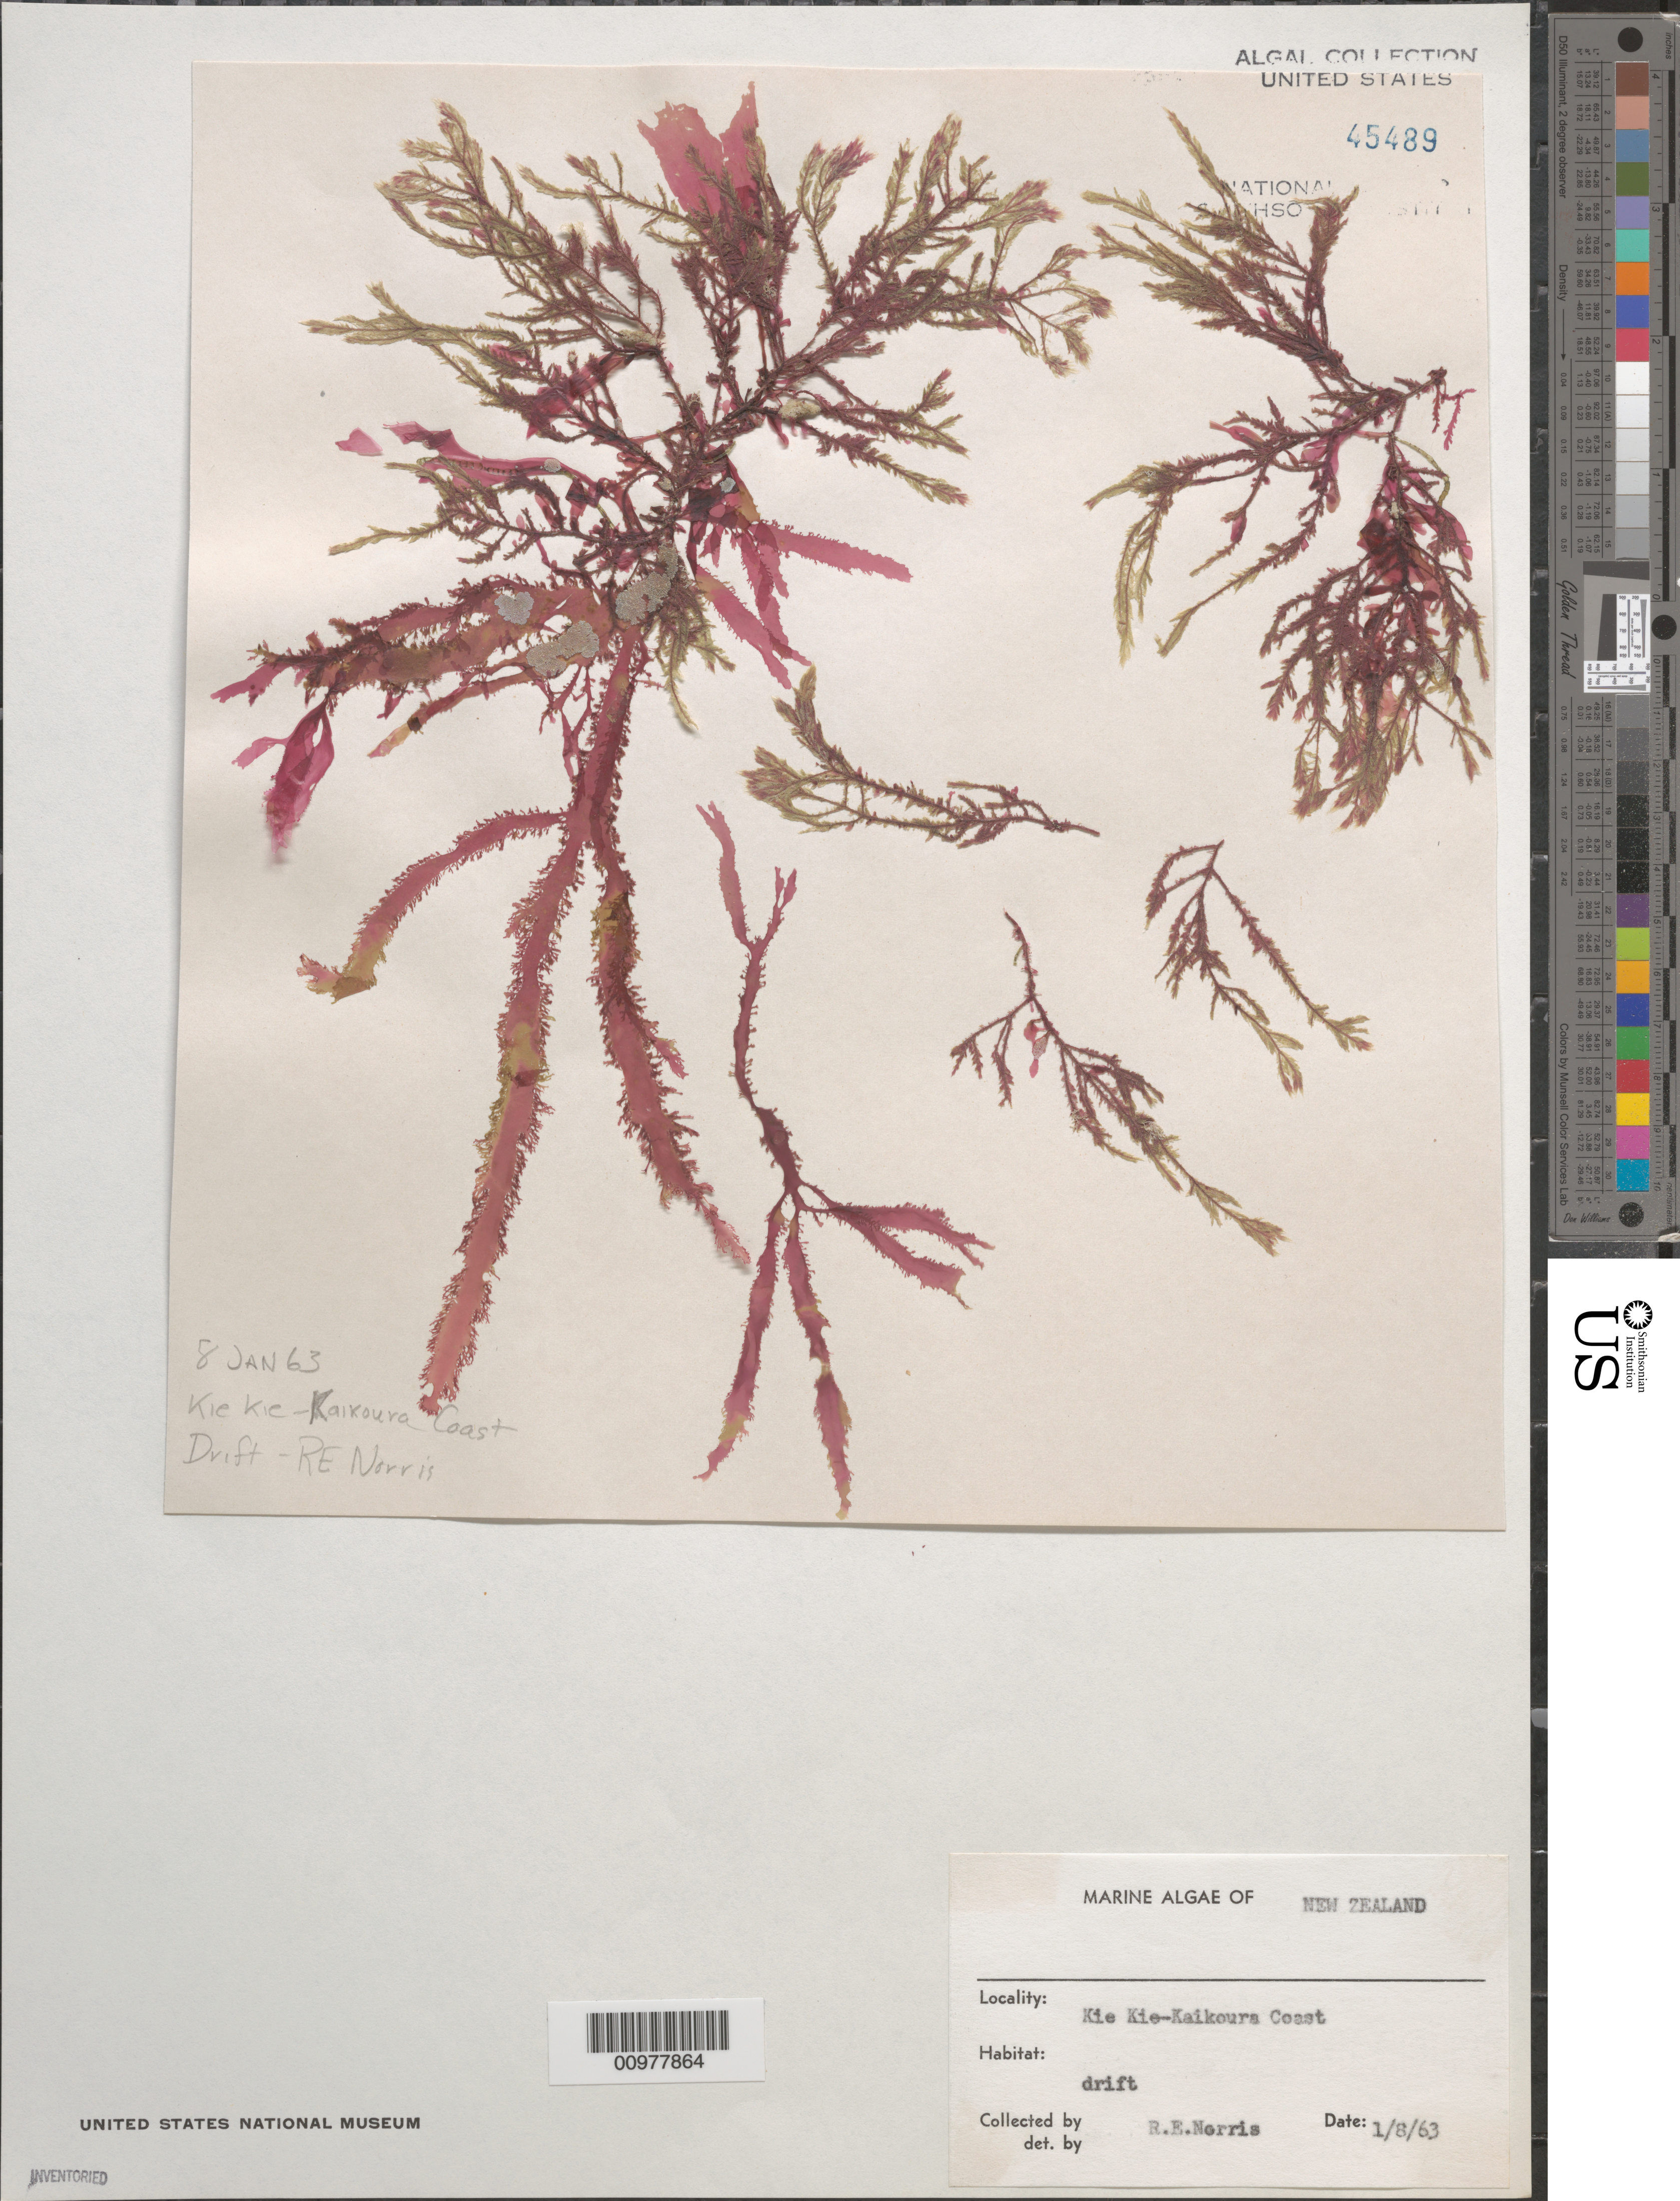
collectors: R. E. Norris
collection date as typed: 08 Jan 1963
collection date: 1963-01-08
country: New Zealand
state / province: Canterbury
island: South Island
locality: Kie Kie-Kaikoura Coast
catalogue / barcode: US 45489